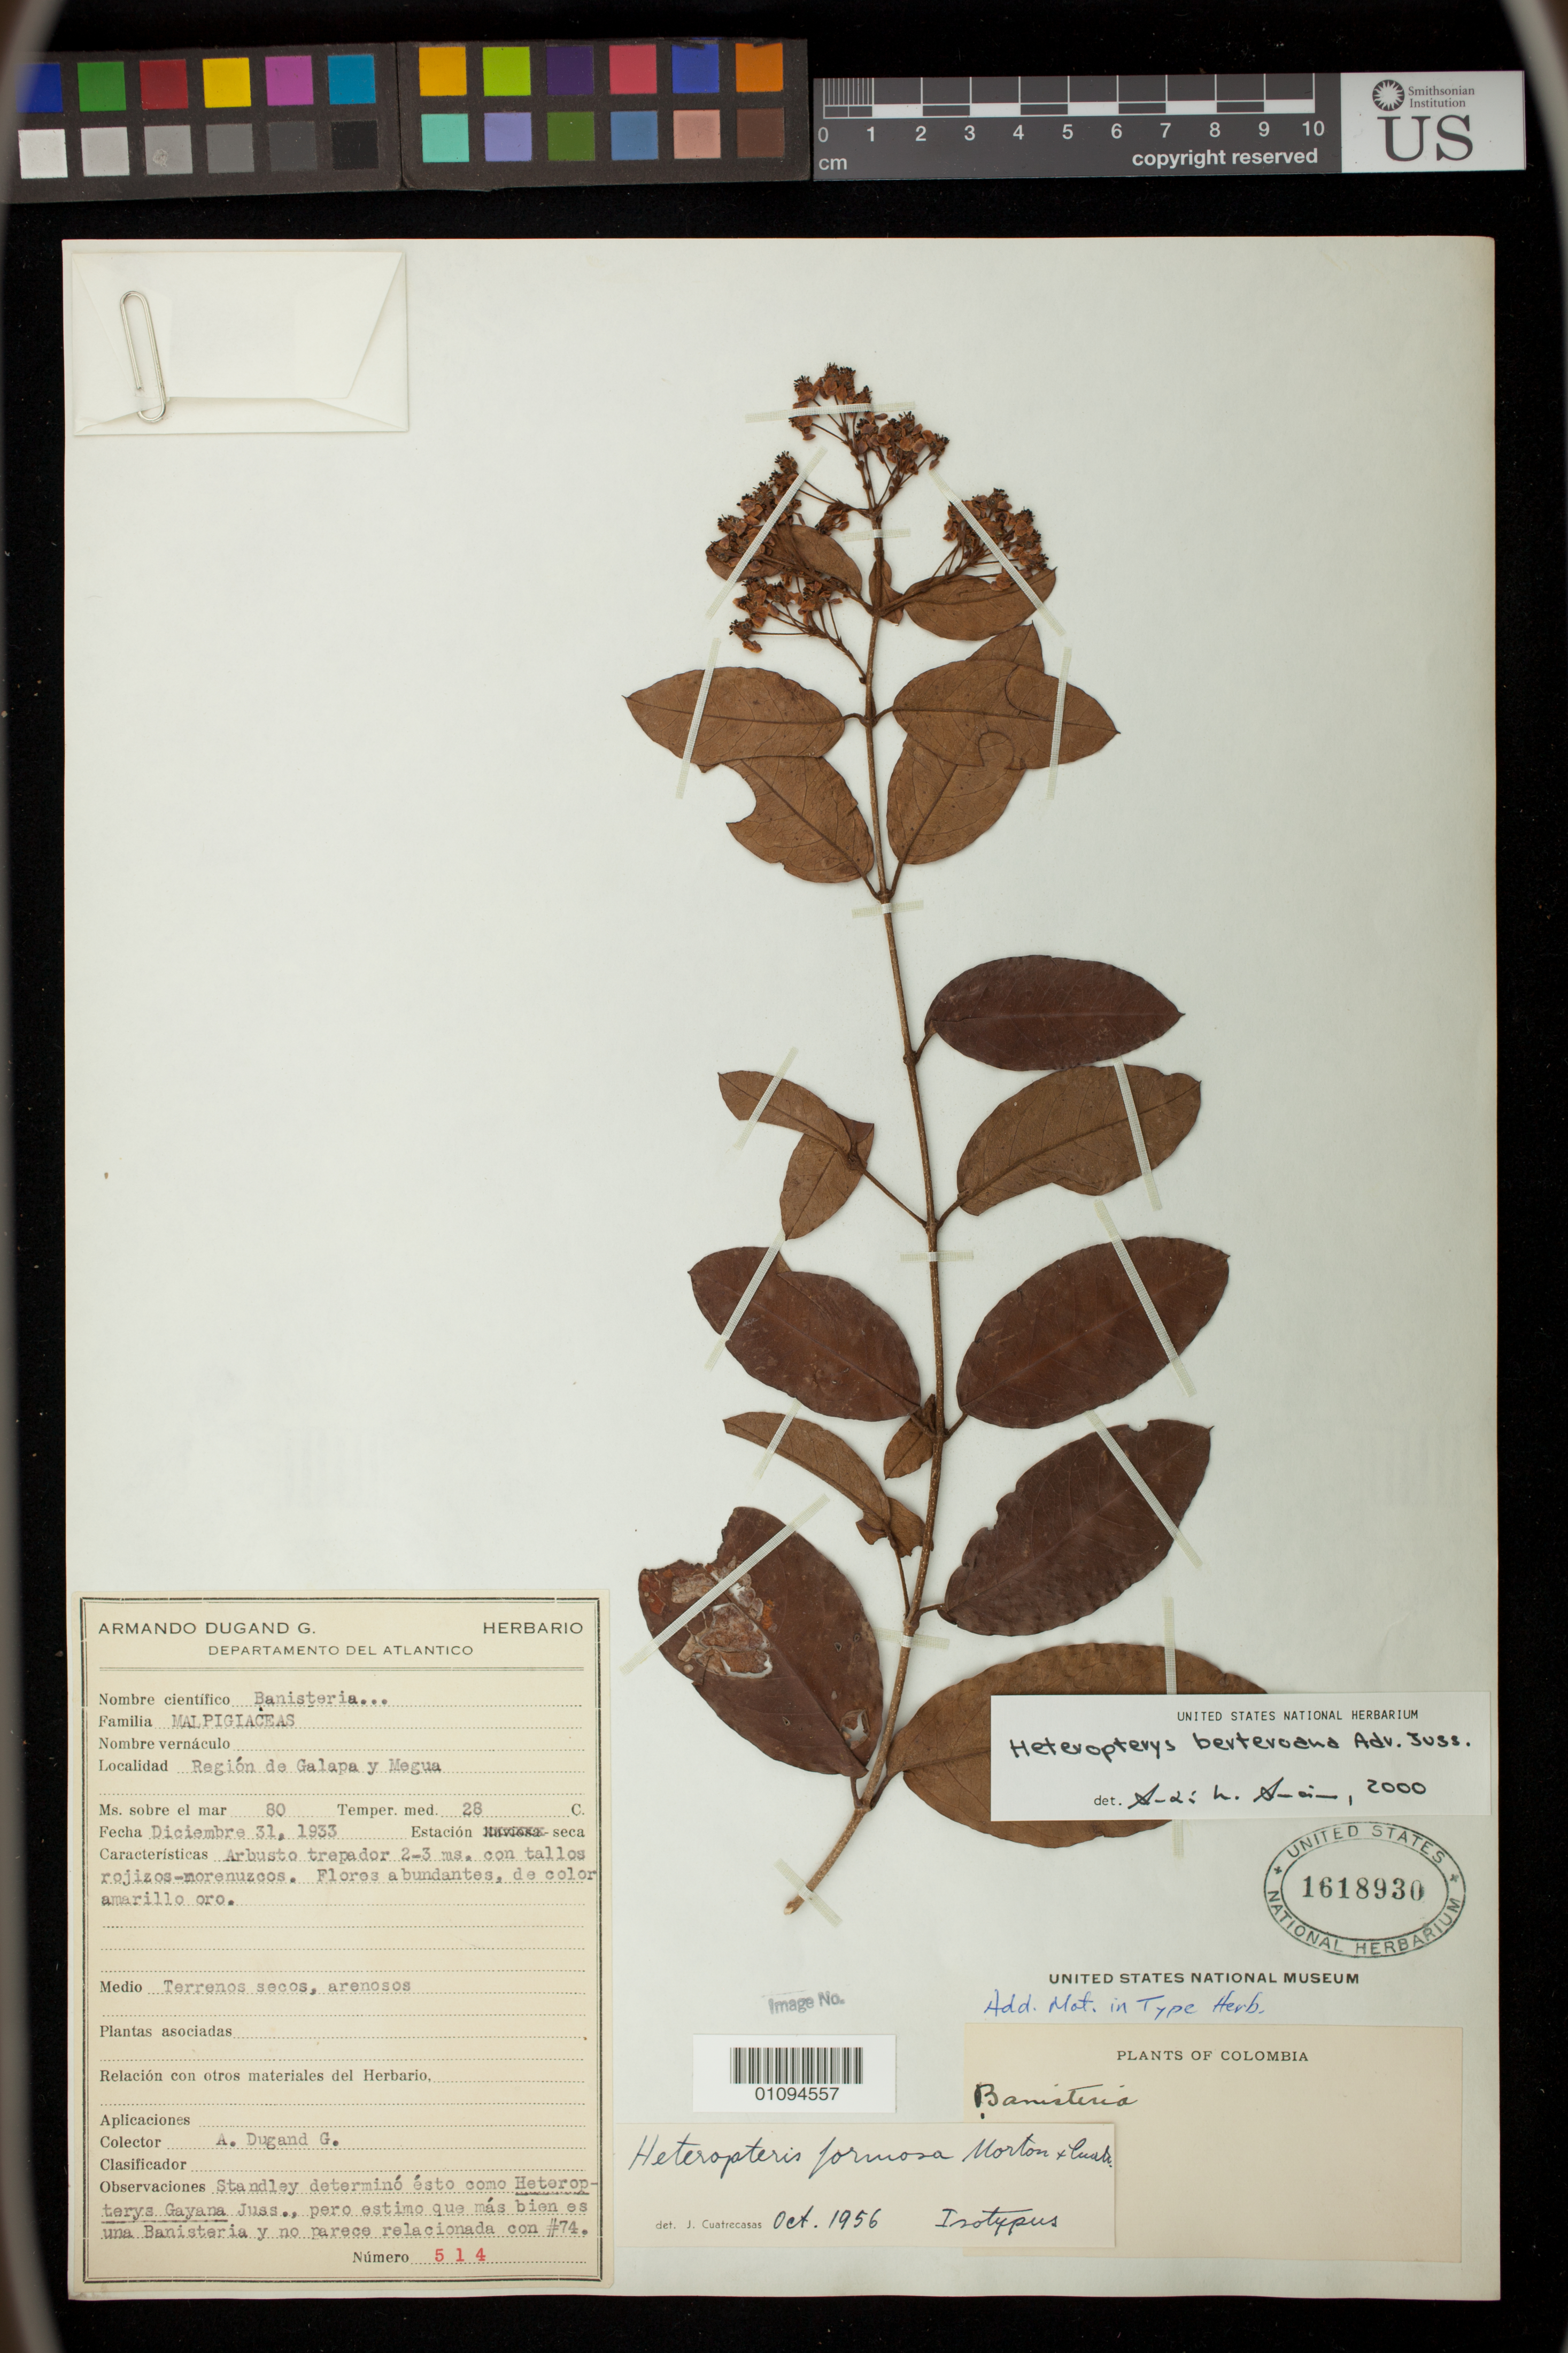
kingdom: Plantae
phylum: Tracheophyta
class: Magnoliopsida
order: Malpighiales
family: Malpighiaceae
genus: Heteropterys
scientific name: Heteropterys formosa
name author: C.V. Morton & Cuatrec.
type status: Isotype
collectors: A. Dugand G.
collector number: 514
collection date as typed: Dec 1933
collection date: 1933-12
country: Colombia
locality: Between Galapa & Baranoa.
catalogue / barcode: US 1618930